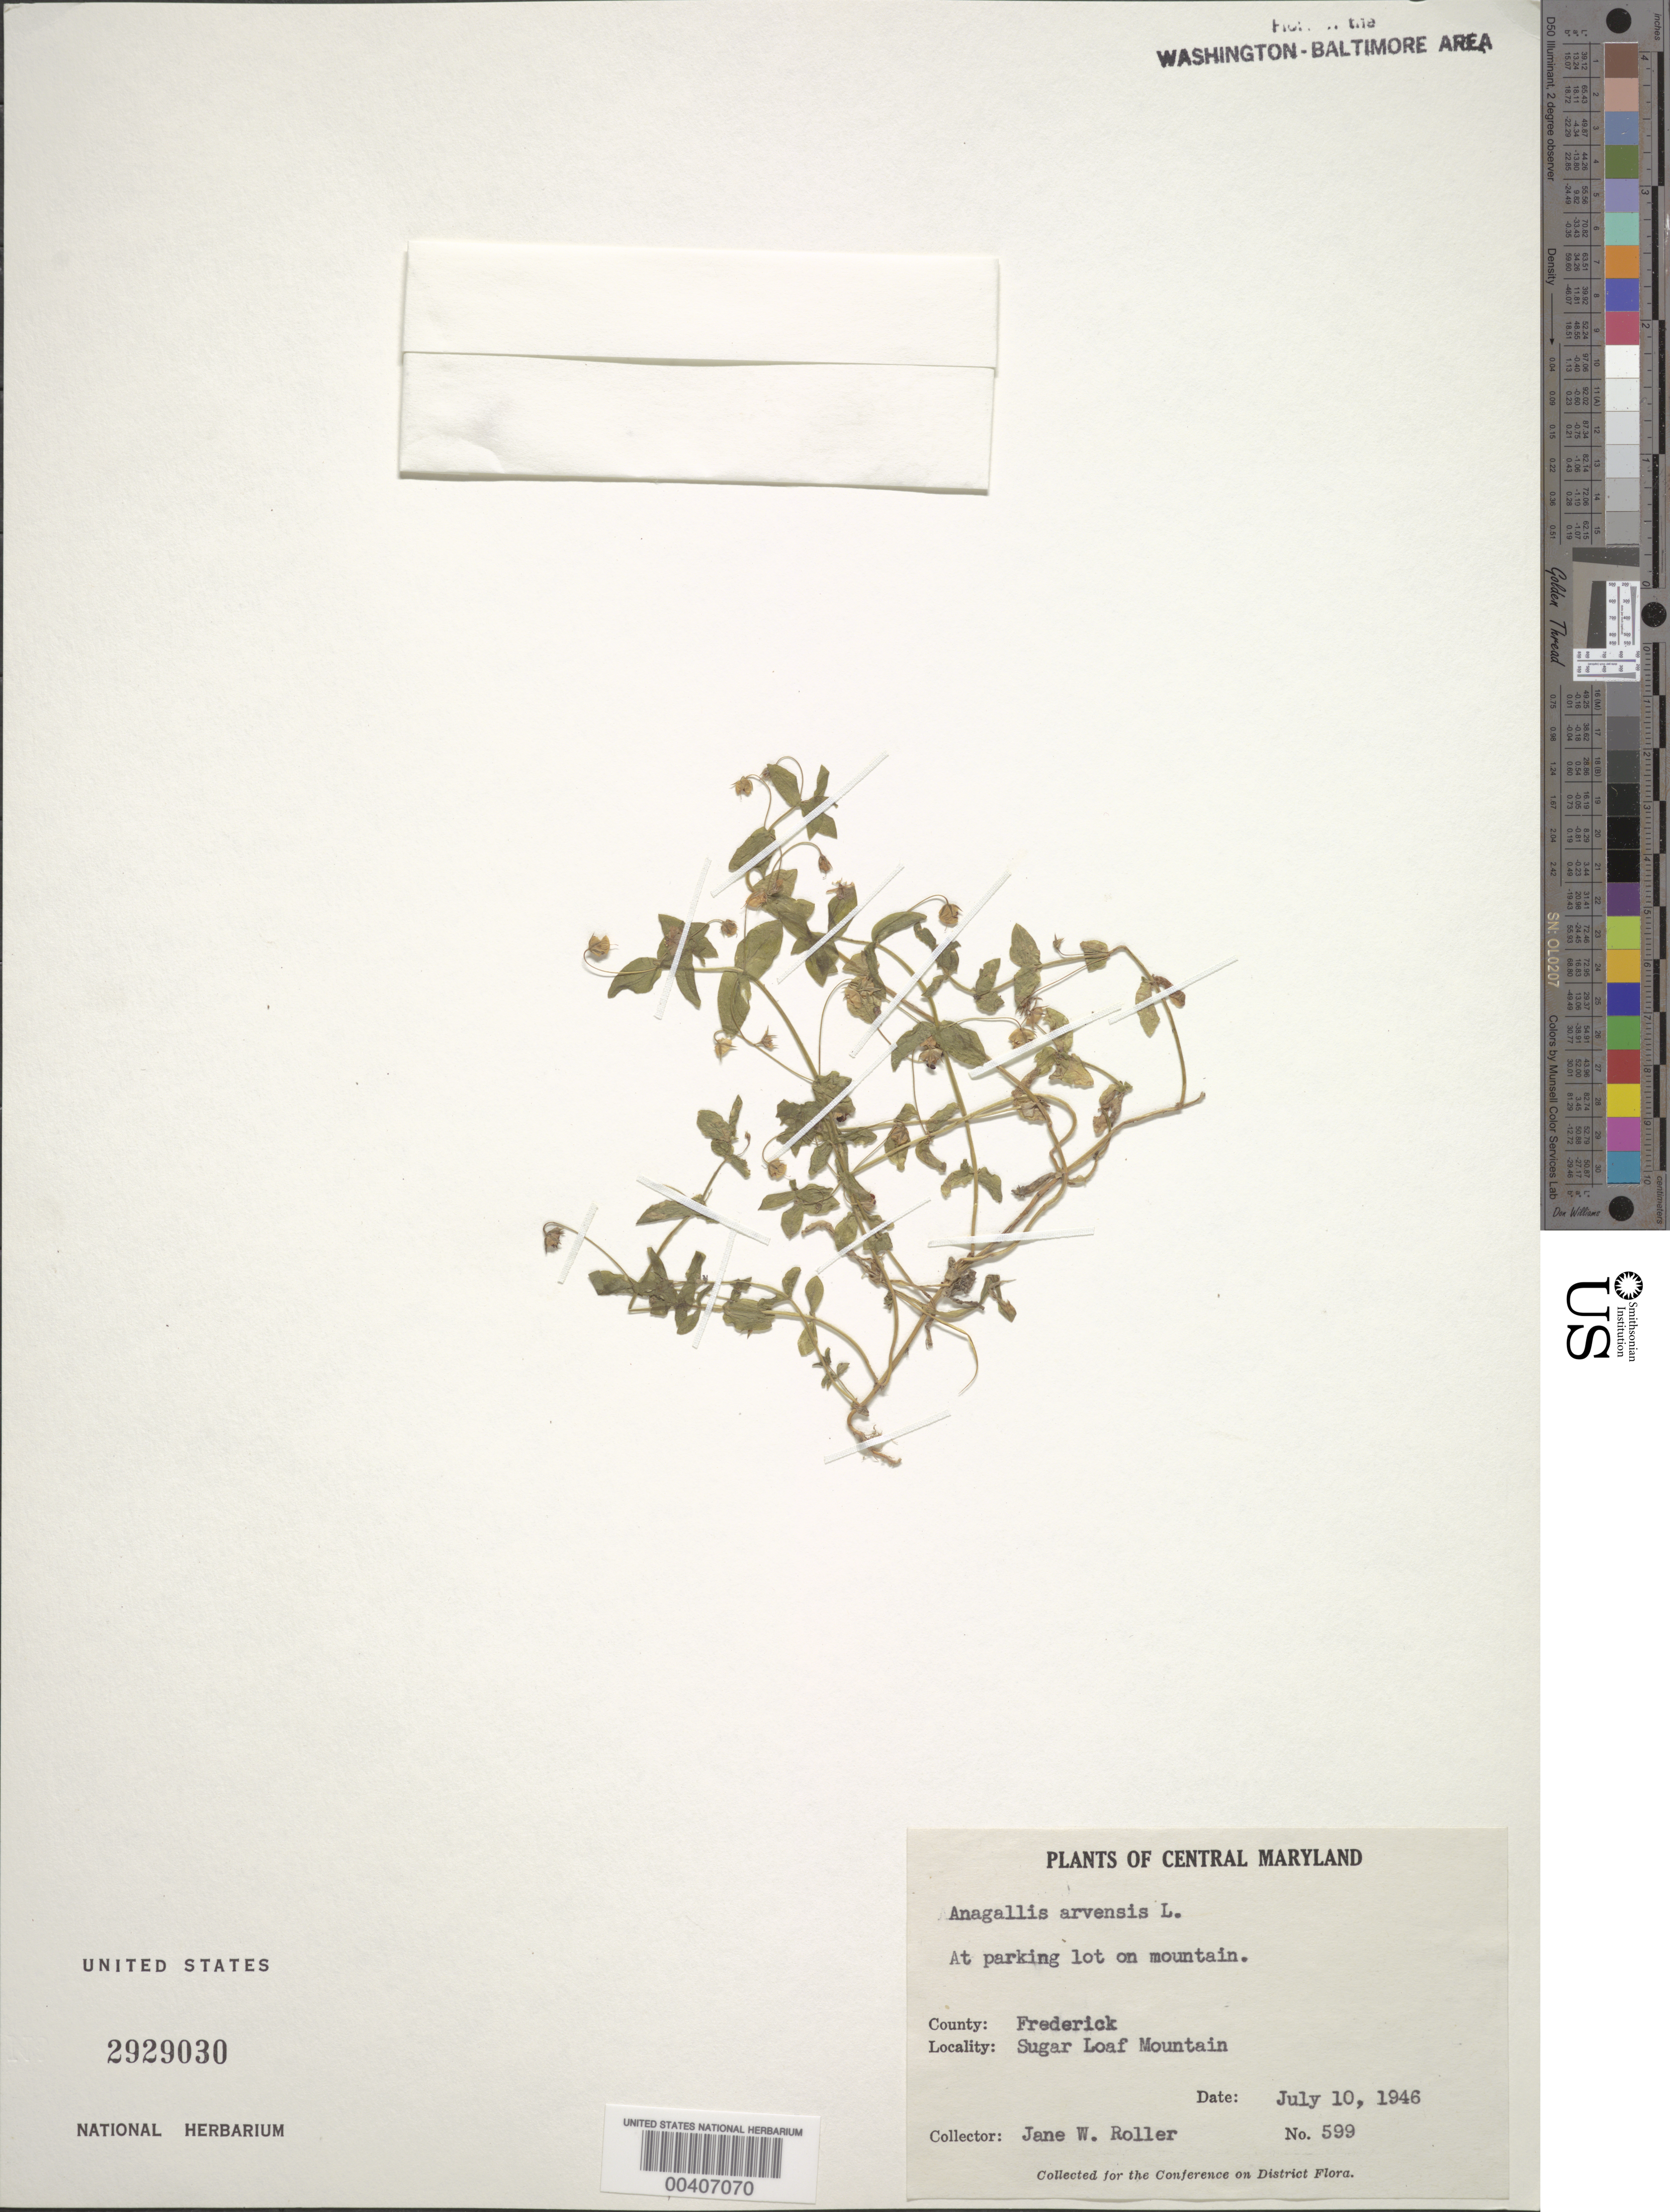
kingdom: Plantae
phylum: Tracheophyta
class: Magnoliopsida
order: Ericales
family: Primulaceae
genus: Anagallis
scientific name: Anagallis arvensis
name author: L.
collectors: J. W. Roller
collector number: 599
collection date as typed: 10 Jul 1946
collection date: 1946-07-10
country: United States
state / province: Maryland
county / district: Frederick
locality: Sugar Loaf Mountain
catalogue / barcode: US 2929030